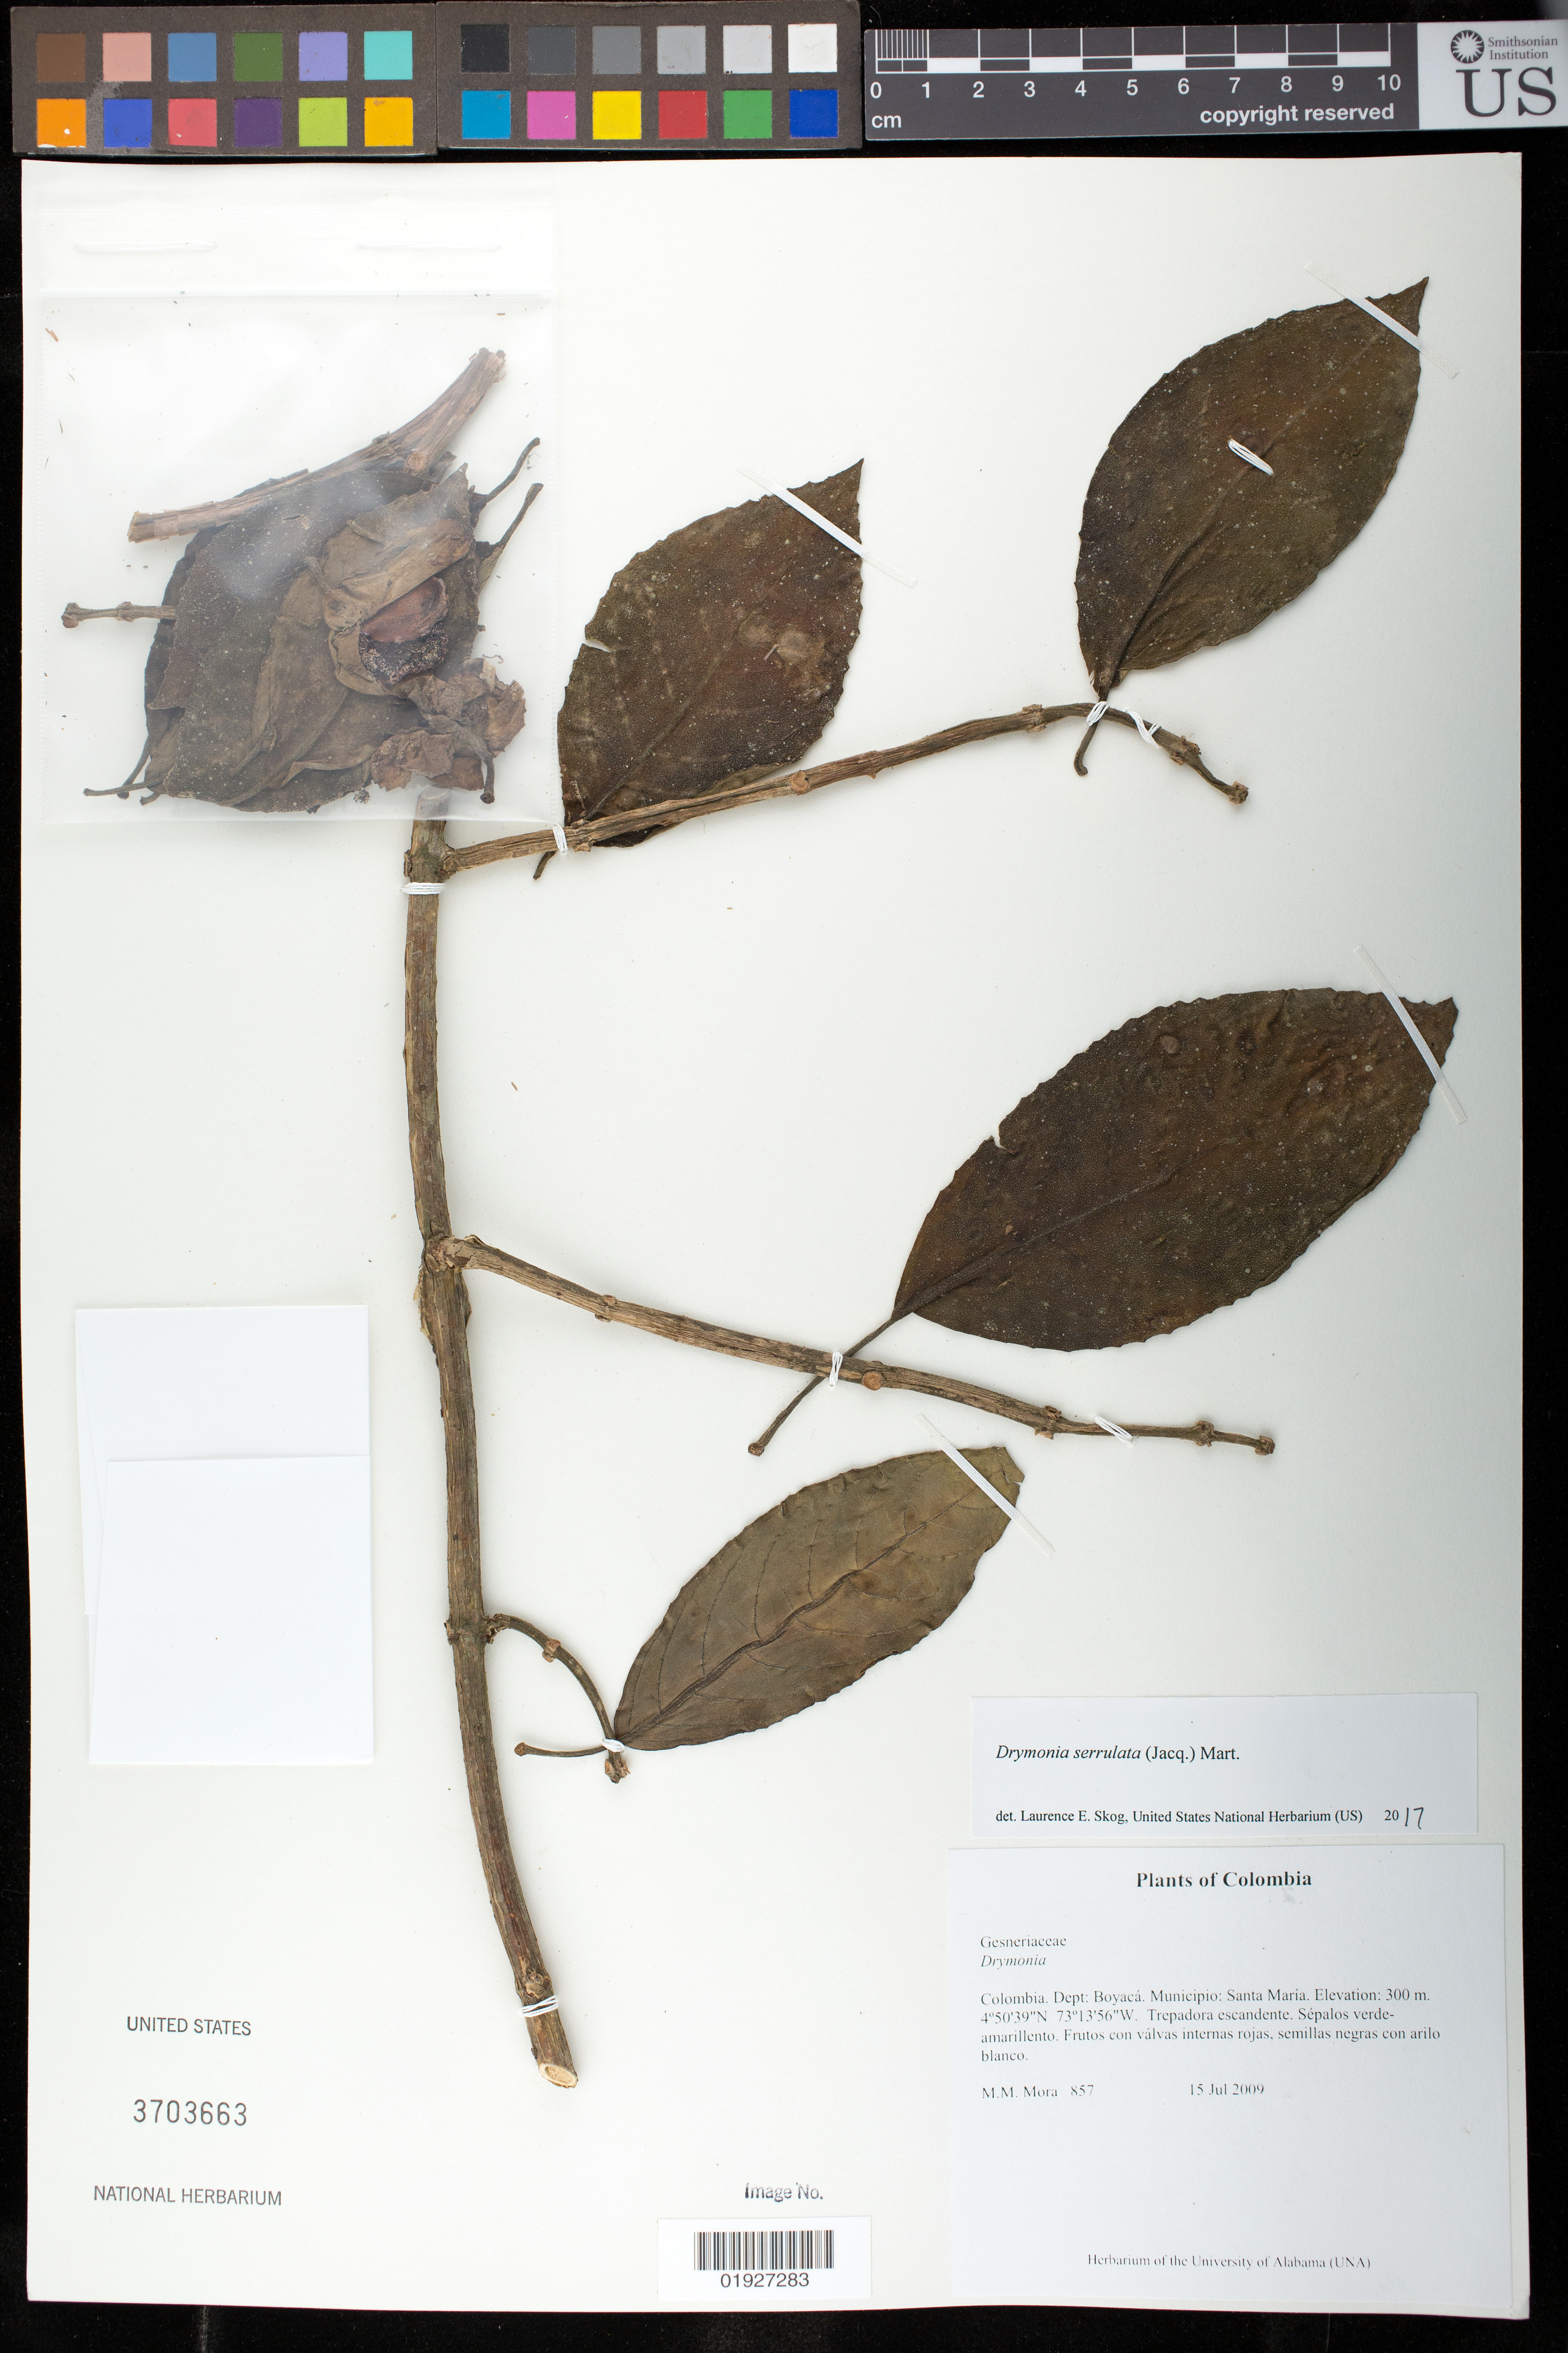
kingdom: Plantae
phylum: Tracheophyta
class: Magnoliopsida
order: Lamiales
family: Gesneriaceae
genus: Drymonia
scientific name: Drymonia serrulata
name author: (Jacq.) Mart.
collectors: M. M. Mora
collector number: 857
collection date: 2009-07-15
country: Colombia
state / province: Boyacá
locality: Santa Maria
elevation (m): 300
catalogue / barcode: US 3703663